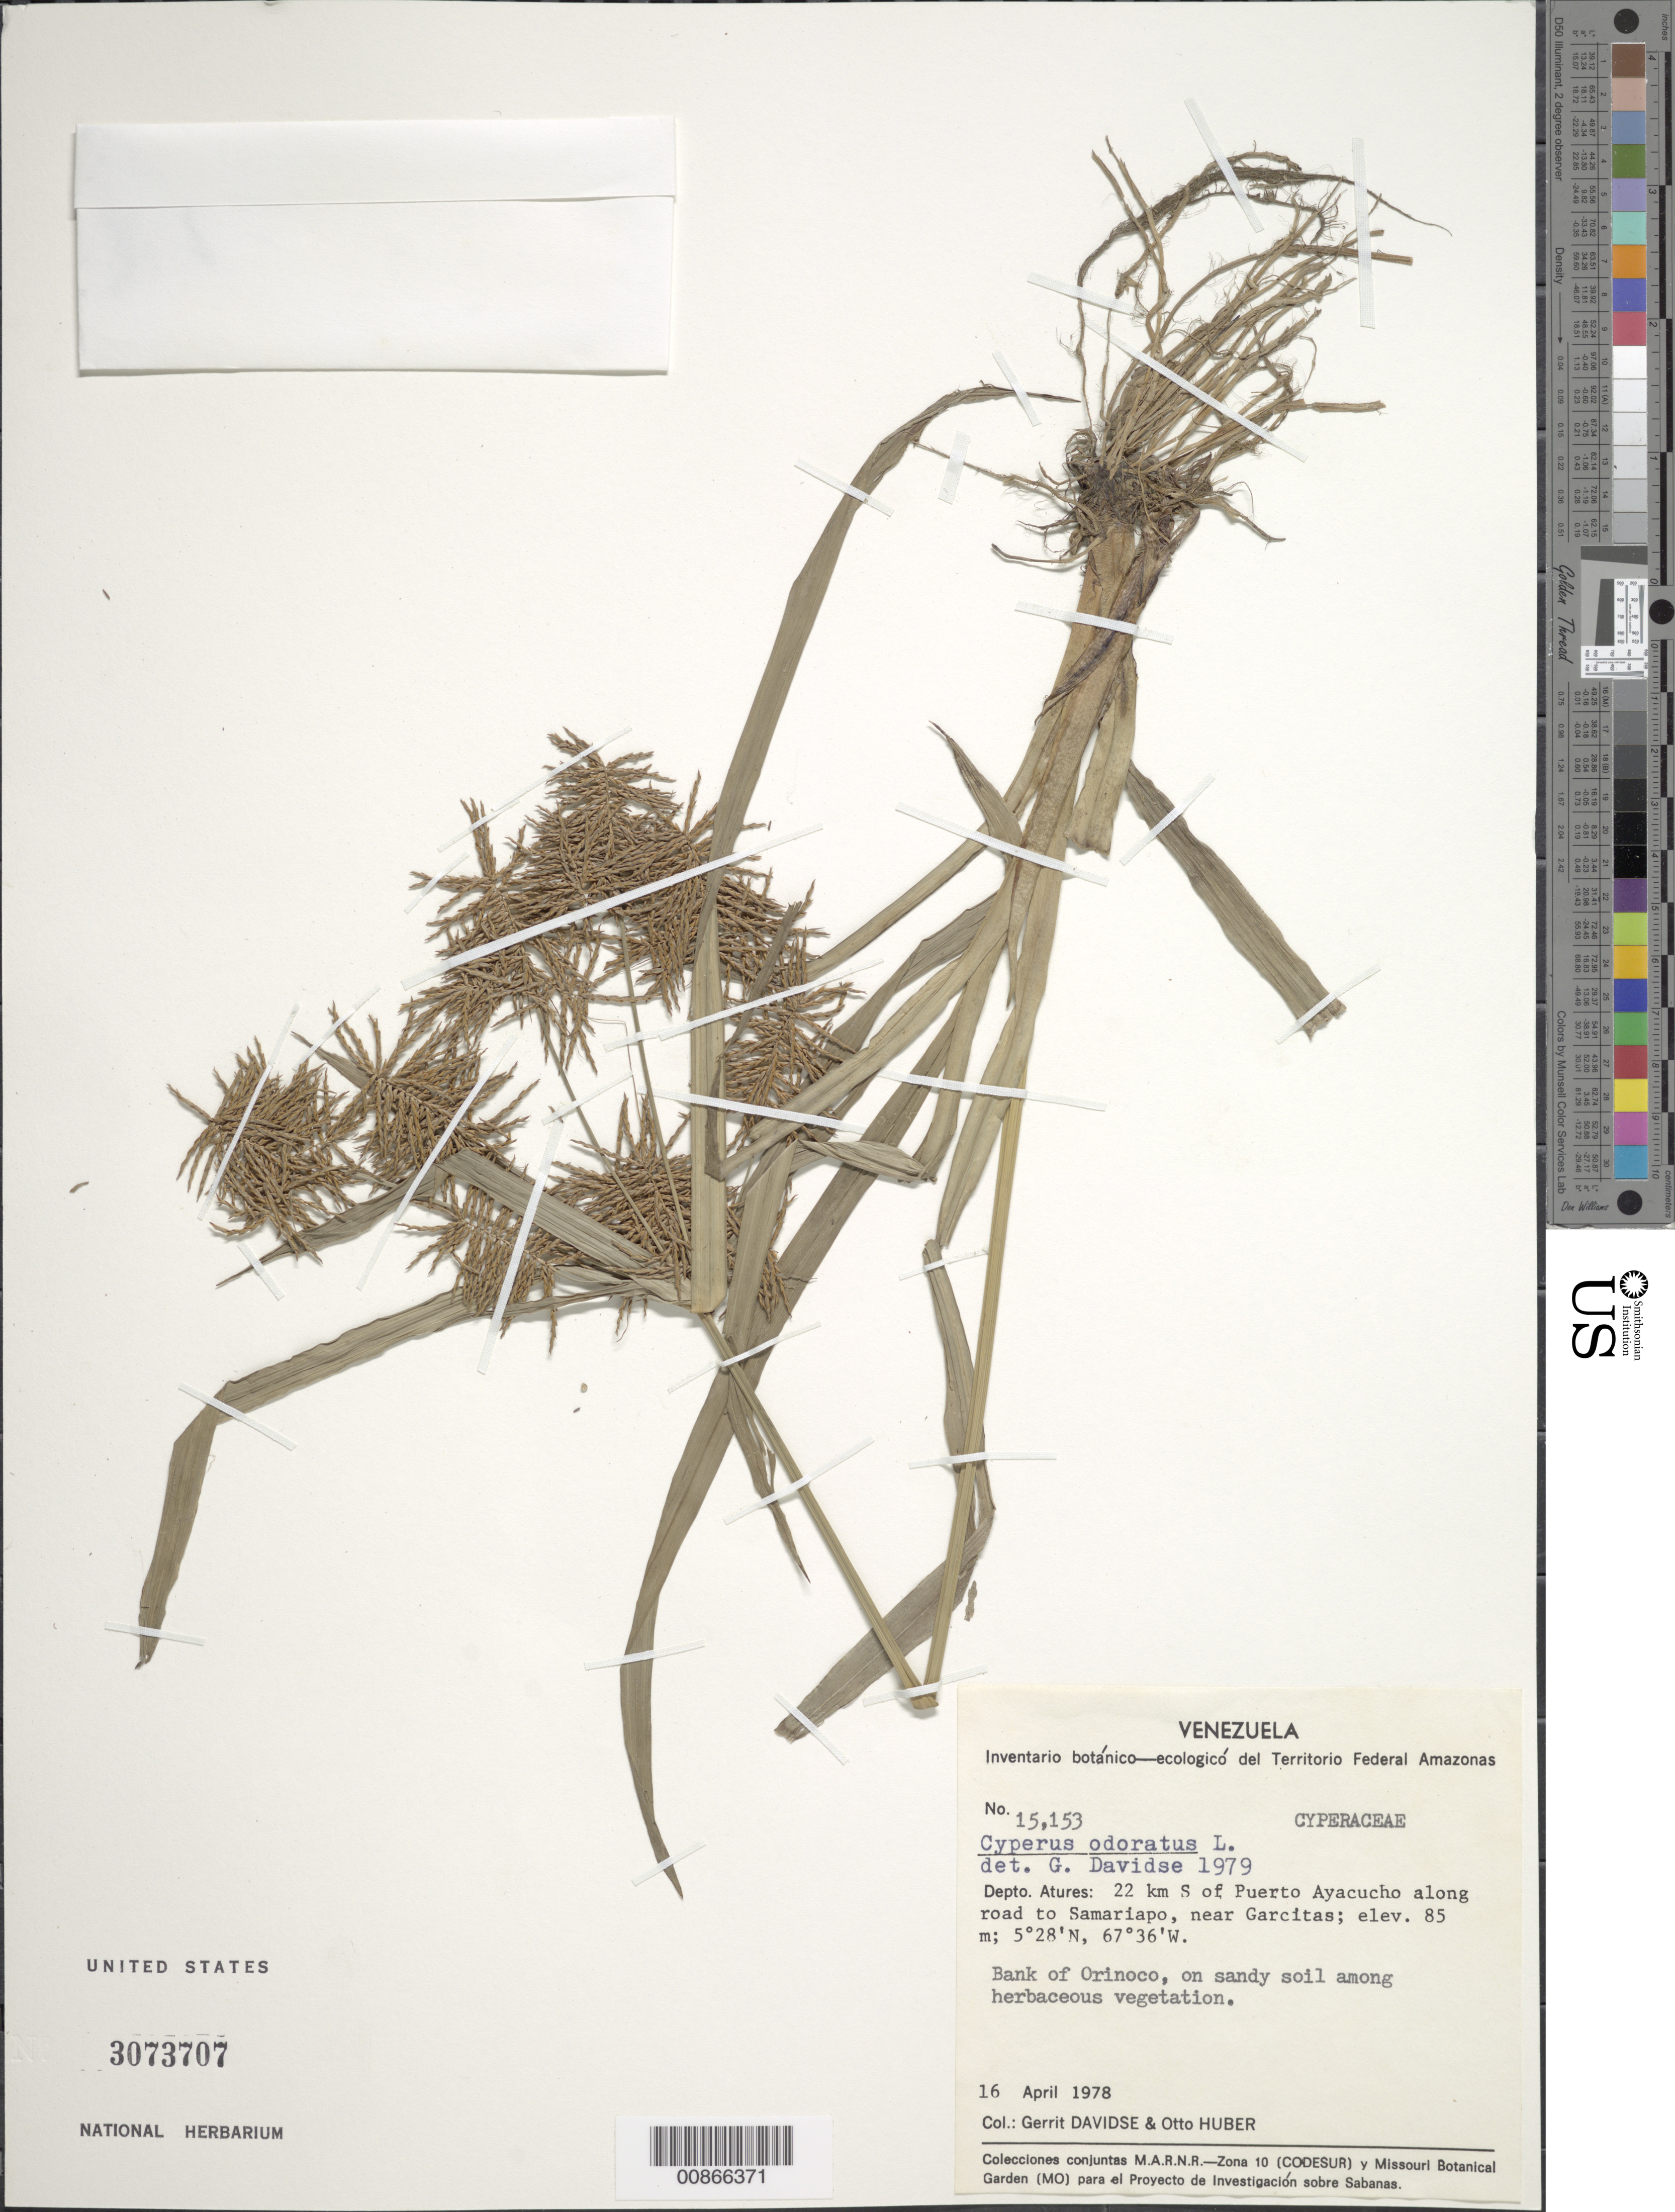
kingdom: Plantae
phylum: Tracheophyta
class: Liliopsida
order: Poales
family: Cyperaceae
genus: Cyperus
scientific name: Cyperus odoratus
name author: L.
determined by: Davidse, Gerrit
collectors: G. Davidse & O. Huber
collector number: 15153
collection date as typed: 16-Apr-78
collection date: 1978-04-16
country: Venezuela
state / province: Amazonas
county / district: Atures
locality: Puerto Ayacucho, 22 km S of along road to Samariapo, near Garcitas, Río Orinoco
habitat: Riverbank, on sandy soil among herbaceous vegetation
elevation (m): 85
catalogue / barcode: US 3073707